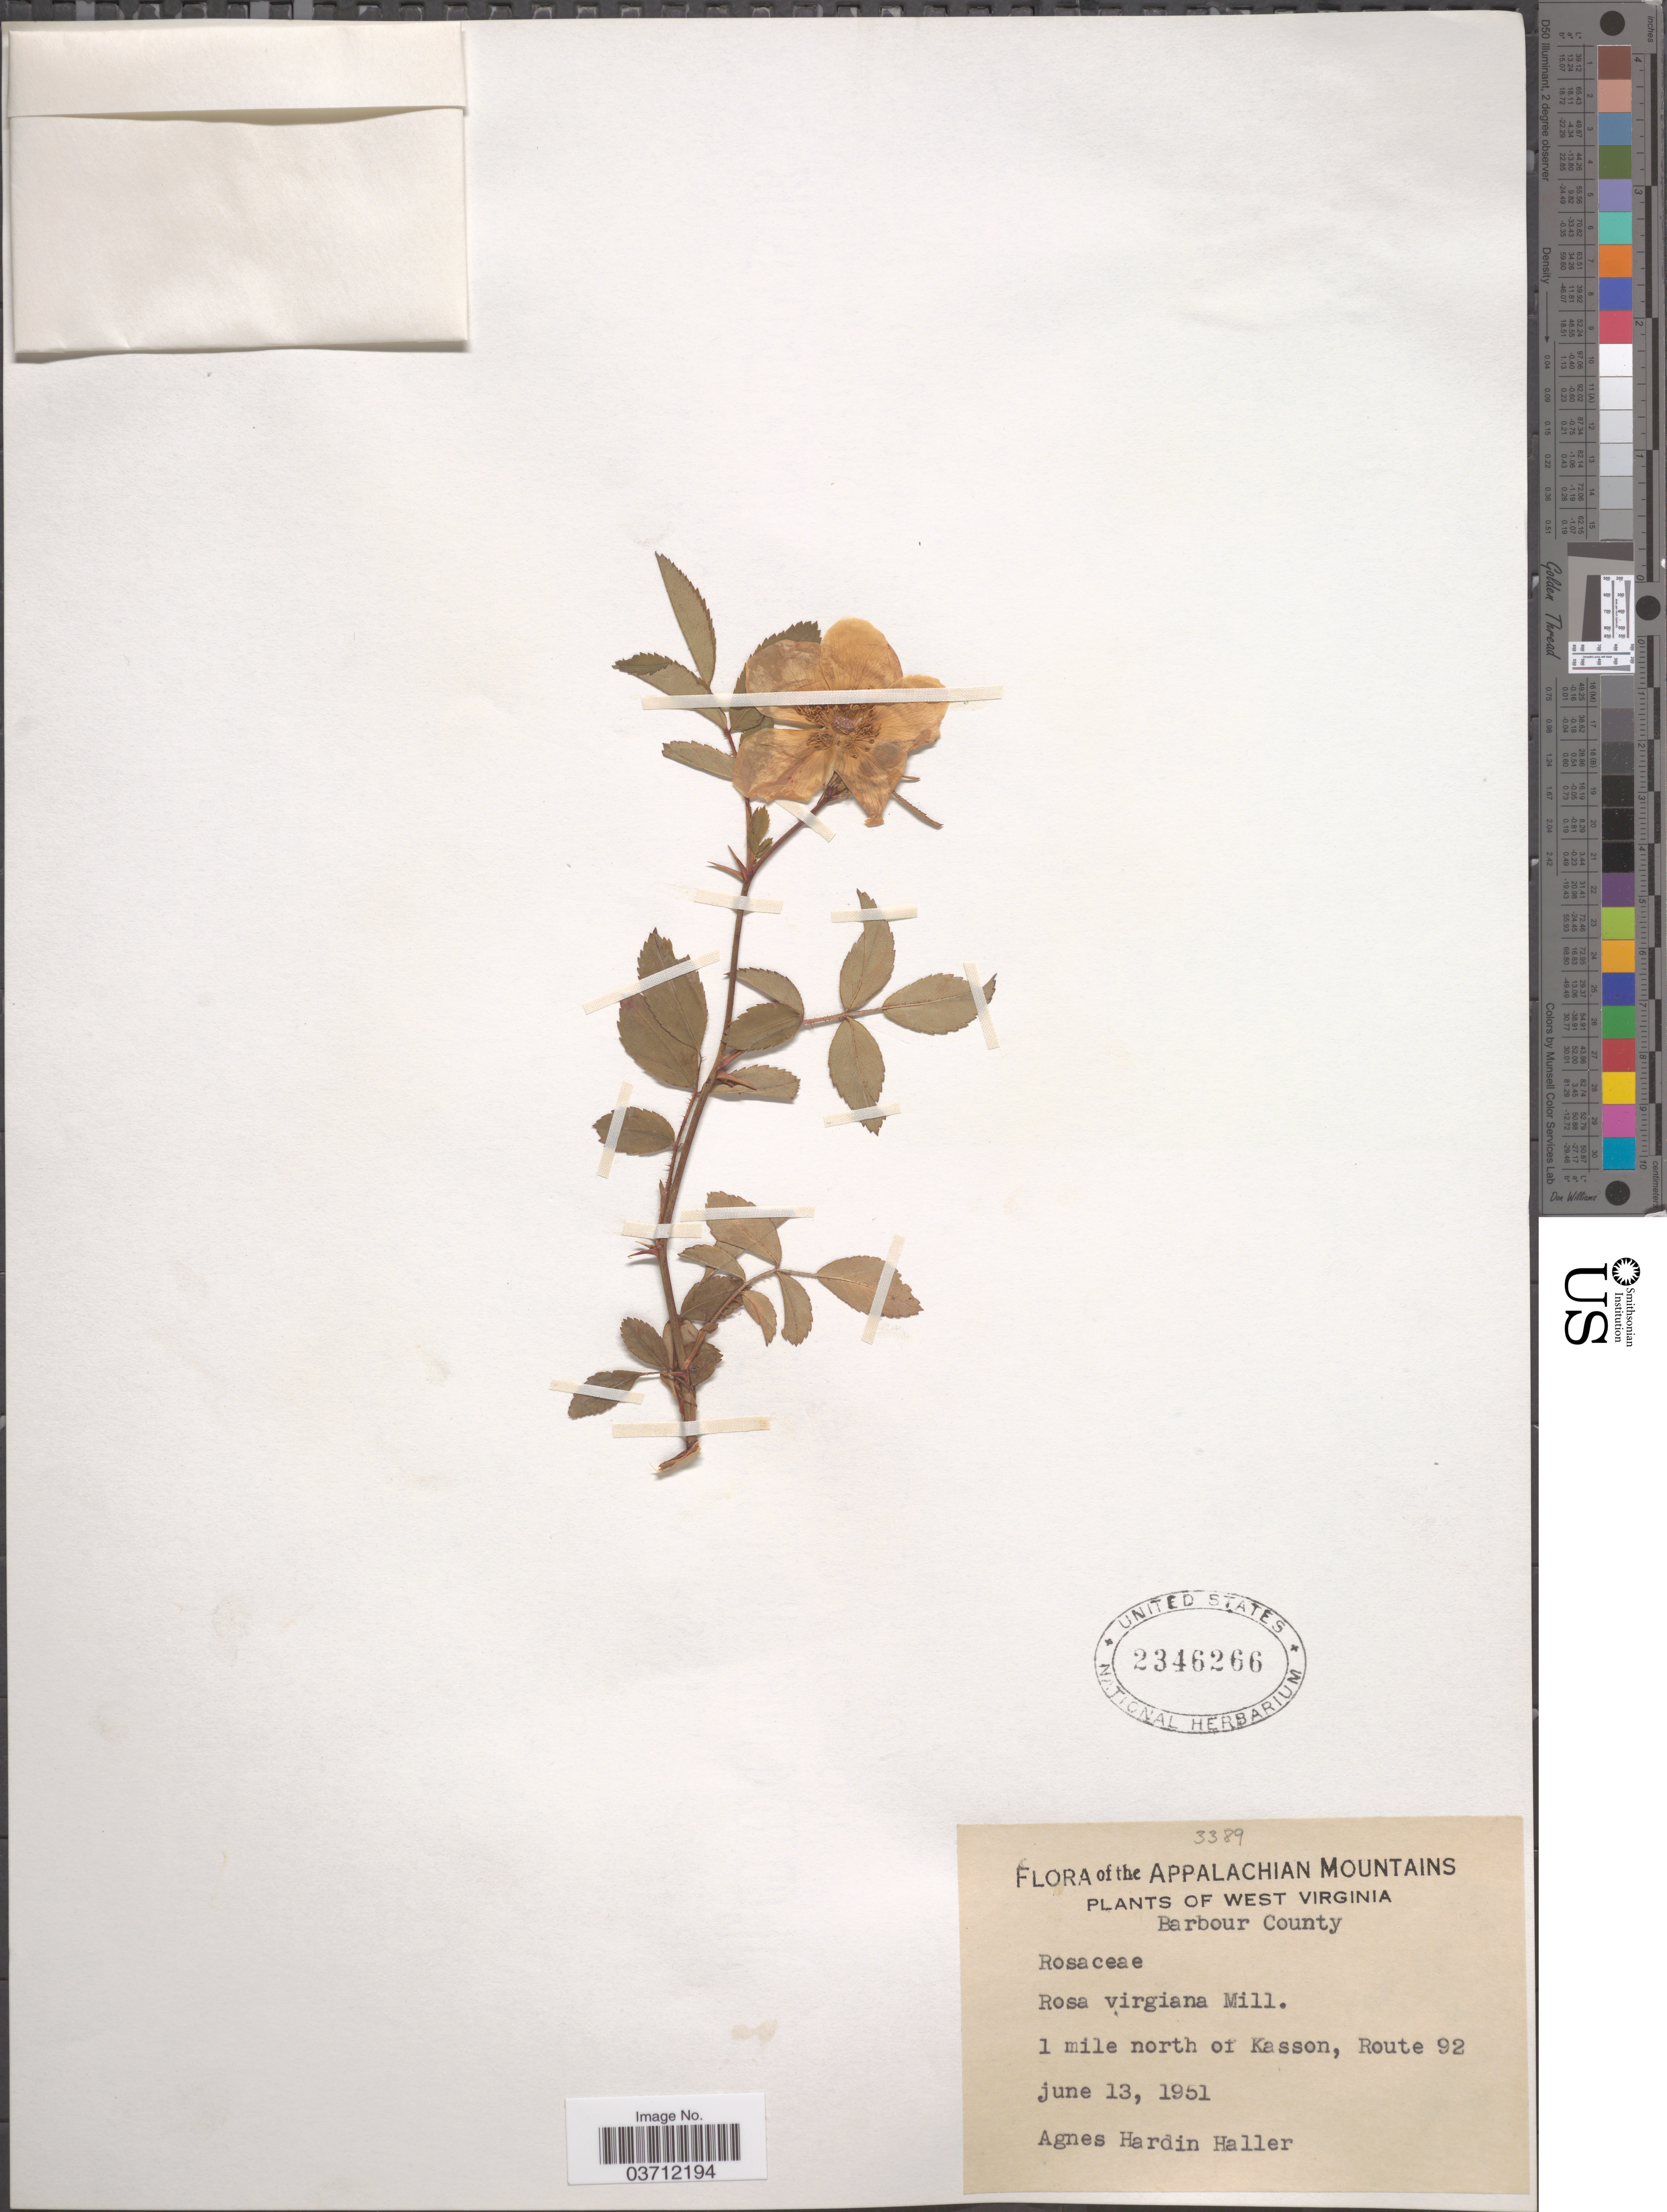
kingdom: Plantae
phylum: Tracheophyta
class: Magnoliopsida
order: Rosales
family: Rosaceae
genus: Rosa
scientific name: Rosa virginiana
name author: Mill.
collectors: A. Haller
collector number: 3389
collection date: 1951-06-13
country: United States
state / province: West Virginia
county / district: Barbour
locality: Appalachian Mountains. Barbour County. 1 mile north of Kasson, Route 92.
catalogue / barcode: US 2346266